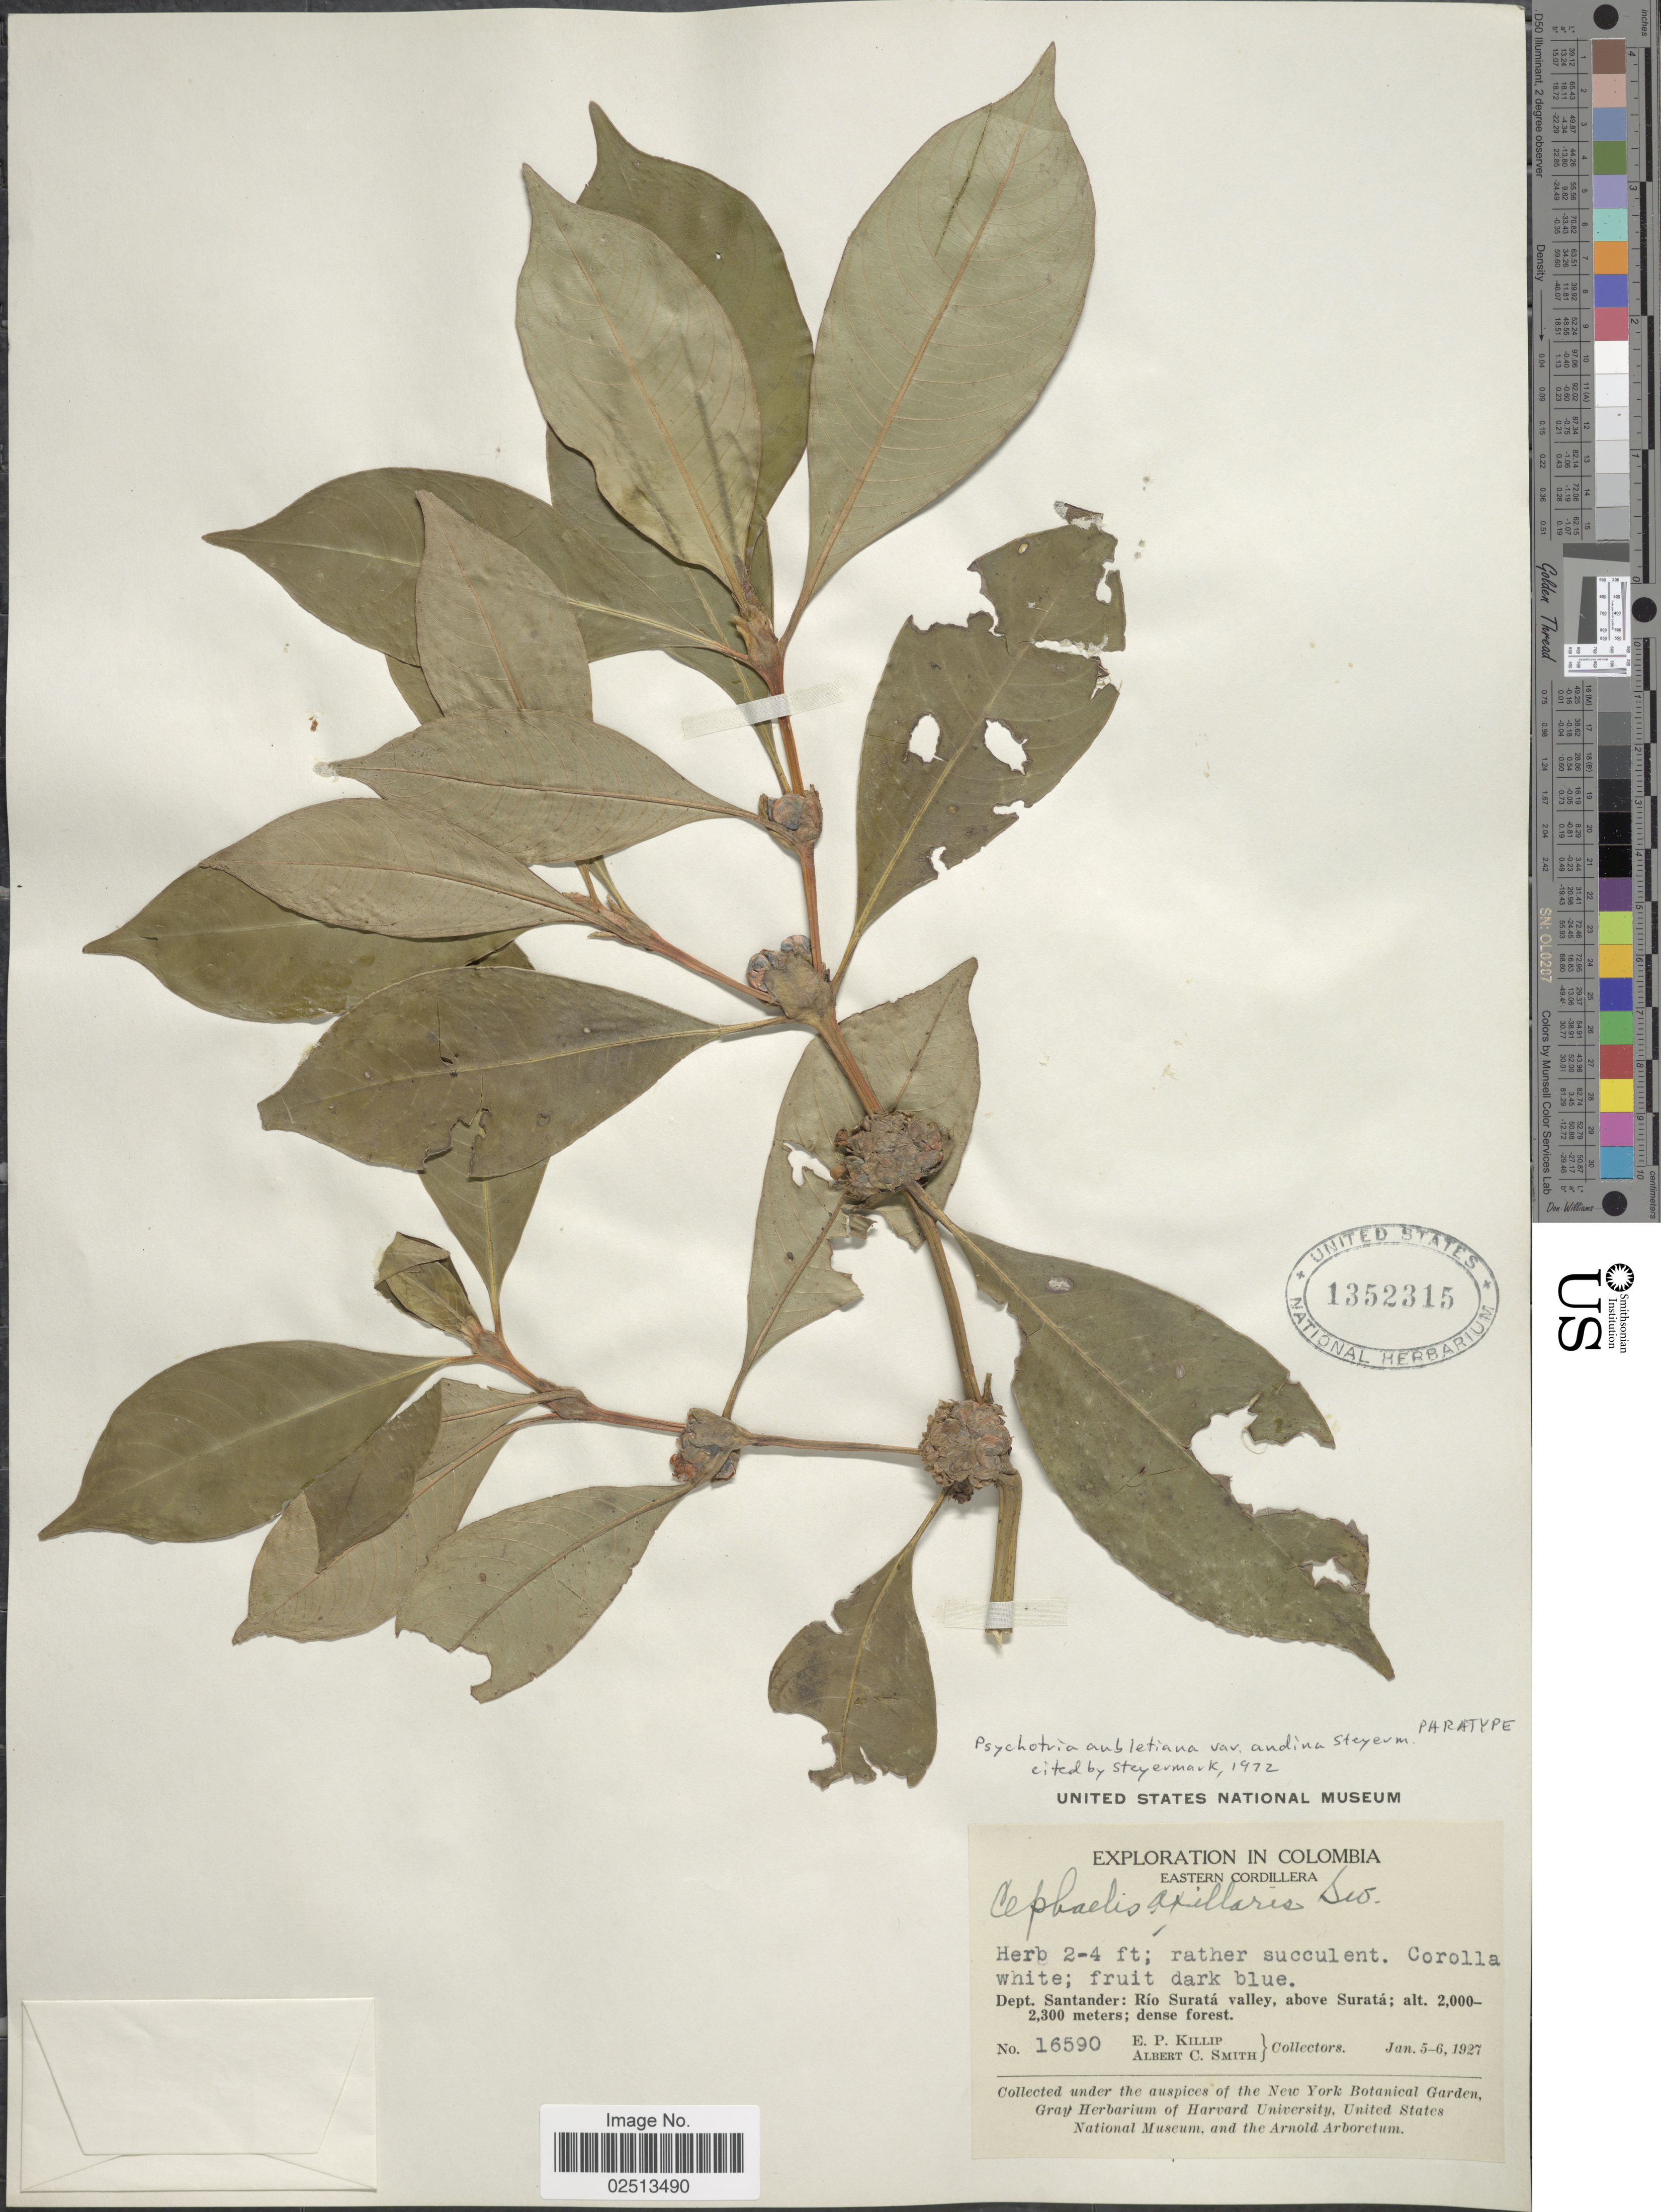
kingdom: Plantae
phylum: Tracheophyta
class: Magnoliopsida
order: Gentianales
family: Rubiaceae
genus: Psychotria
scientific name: Psychotria aubletiana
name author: Steyerm.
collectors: E. P. Killip & A. C. Smith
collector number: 16590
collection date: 1927-01-05/1927-01-06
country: Colombia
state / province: Santander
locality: Eastern Cordillera, Dept. Santander: Río Suratá valley, above Suratá; dense forest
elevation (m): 2000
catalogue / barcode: US 1352315